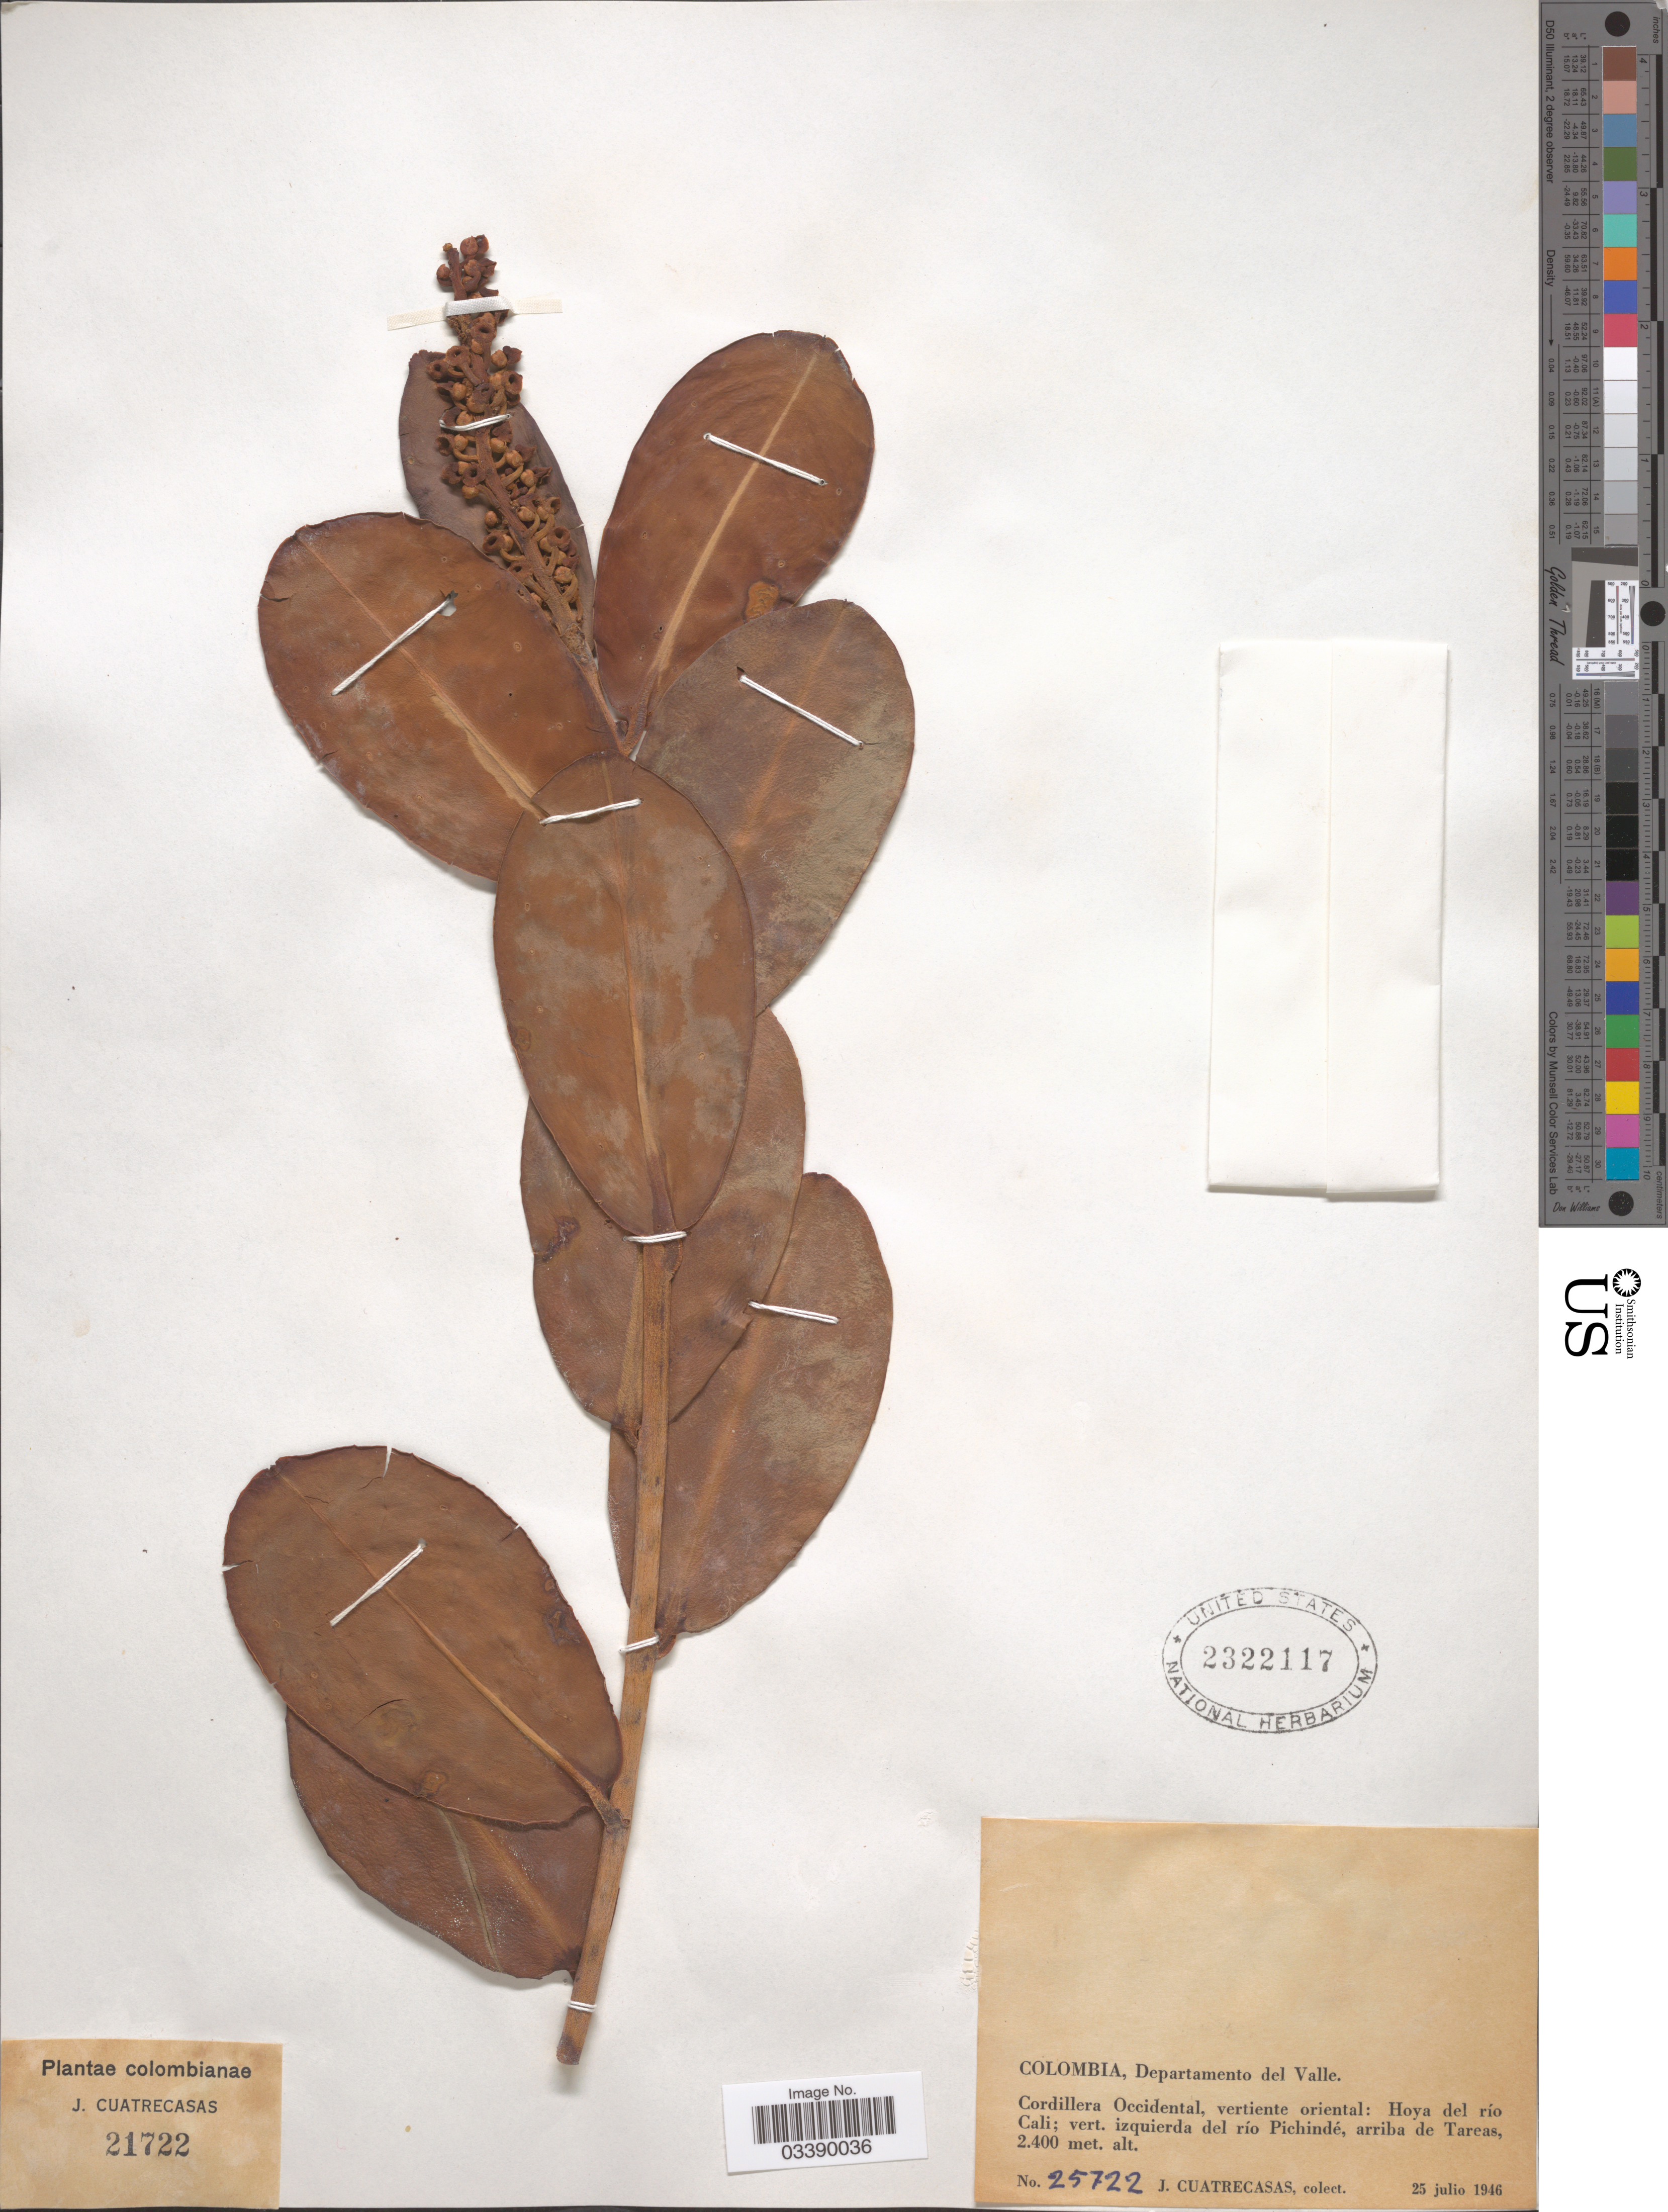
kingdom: Plantae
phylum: Tracheophyta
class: Magnoliopsida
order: Ericales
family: Marcgraviaceae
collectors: J. Cuatrecasas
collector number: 25722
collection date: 1946-07-25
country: Colombia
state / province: Valle del Cauca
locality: Departamento del Valle. Cordillera Occidental, vertiente occidental: Hoya del río Cali; vert. izquierda del río Pichindé, arriba de Tareas.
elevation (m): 2400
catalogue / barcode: US 2322117